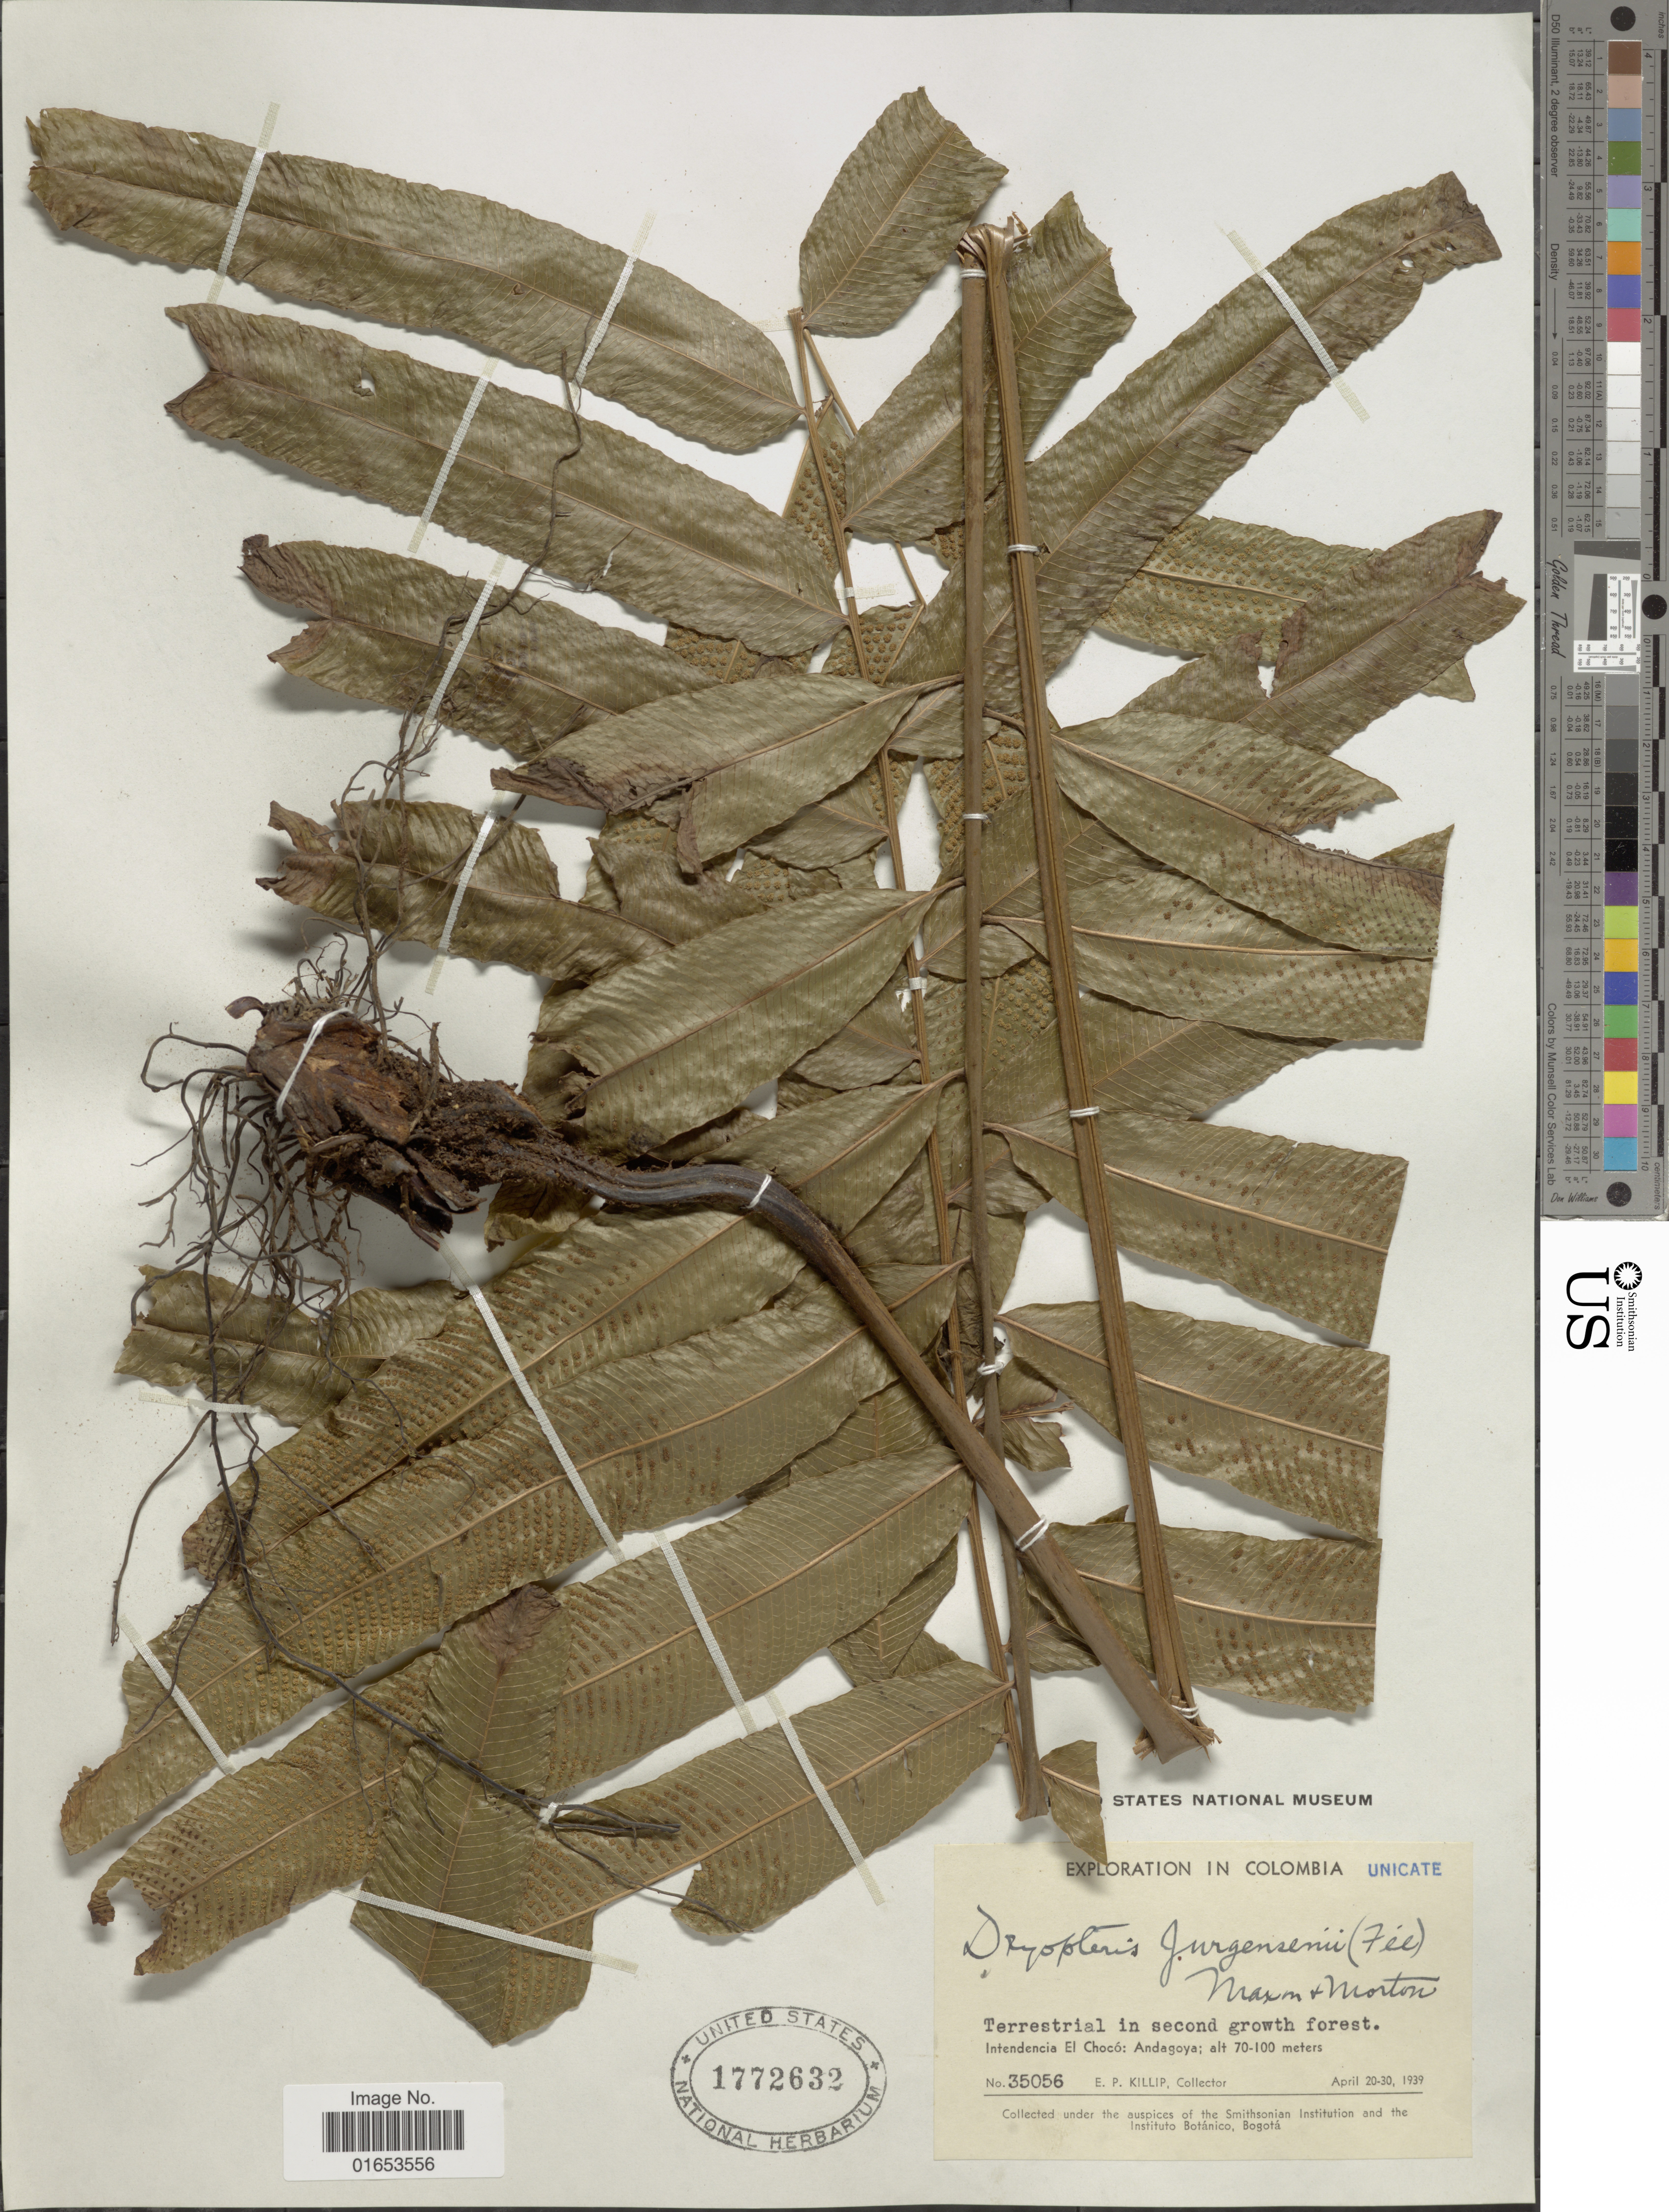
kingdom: Plantae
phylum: Tracheophyta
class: Polypodiopsida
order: Polypodiales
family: Thelypteridaceae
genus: Meniscium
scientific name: Meniscium falcatum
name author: Liebm.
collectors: E. P. Killip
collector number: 35056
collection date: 1939-04-20/1939-04-30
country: Colombia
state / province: Chocó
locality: Andagoya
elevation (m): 70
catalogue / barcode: US 1772632